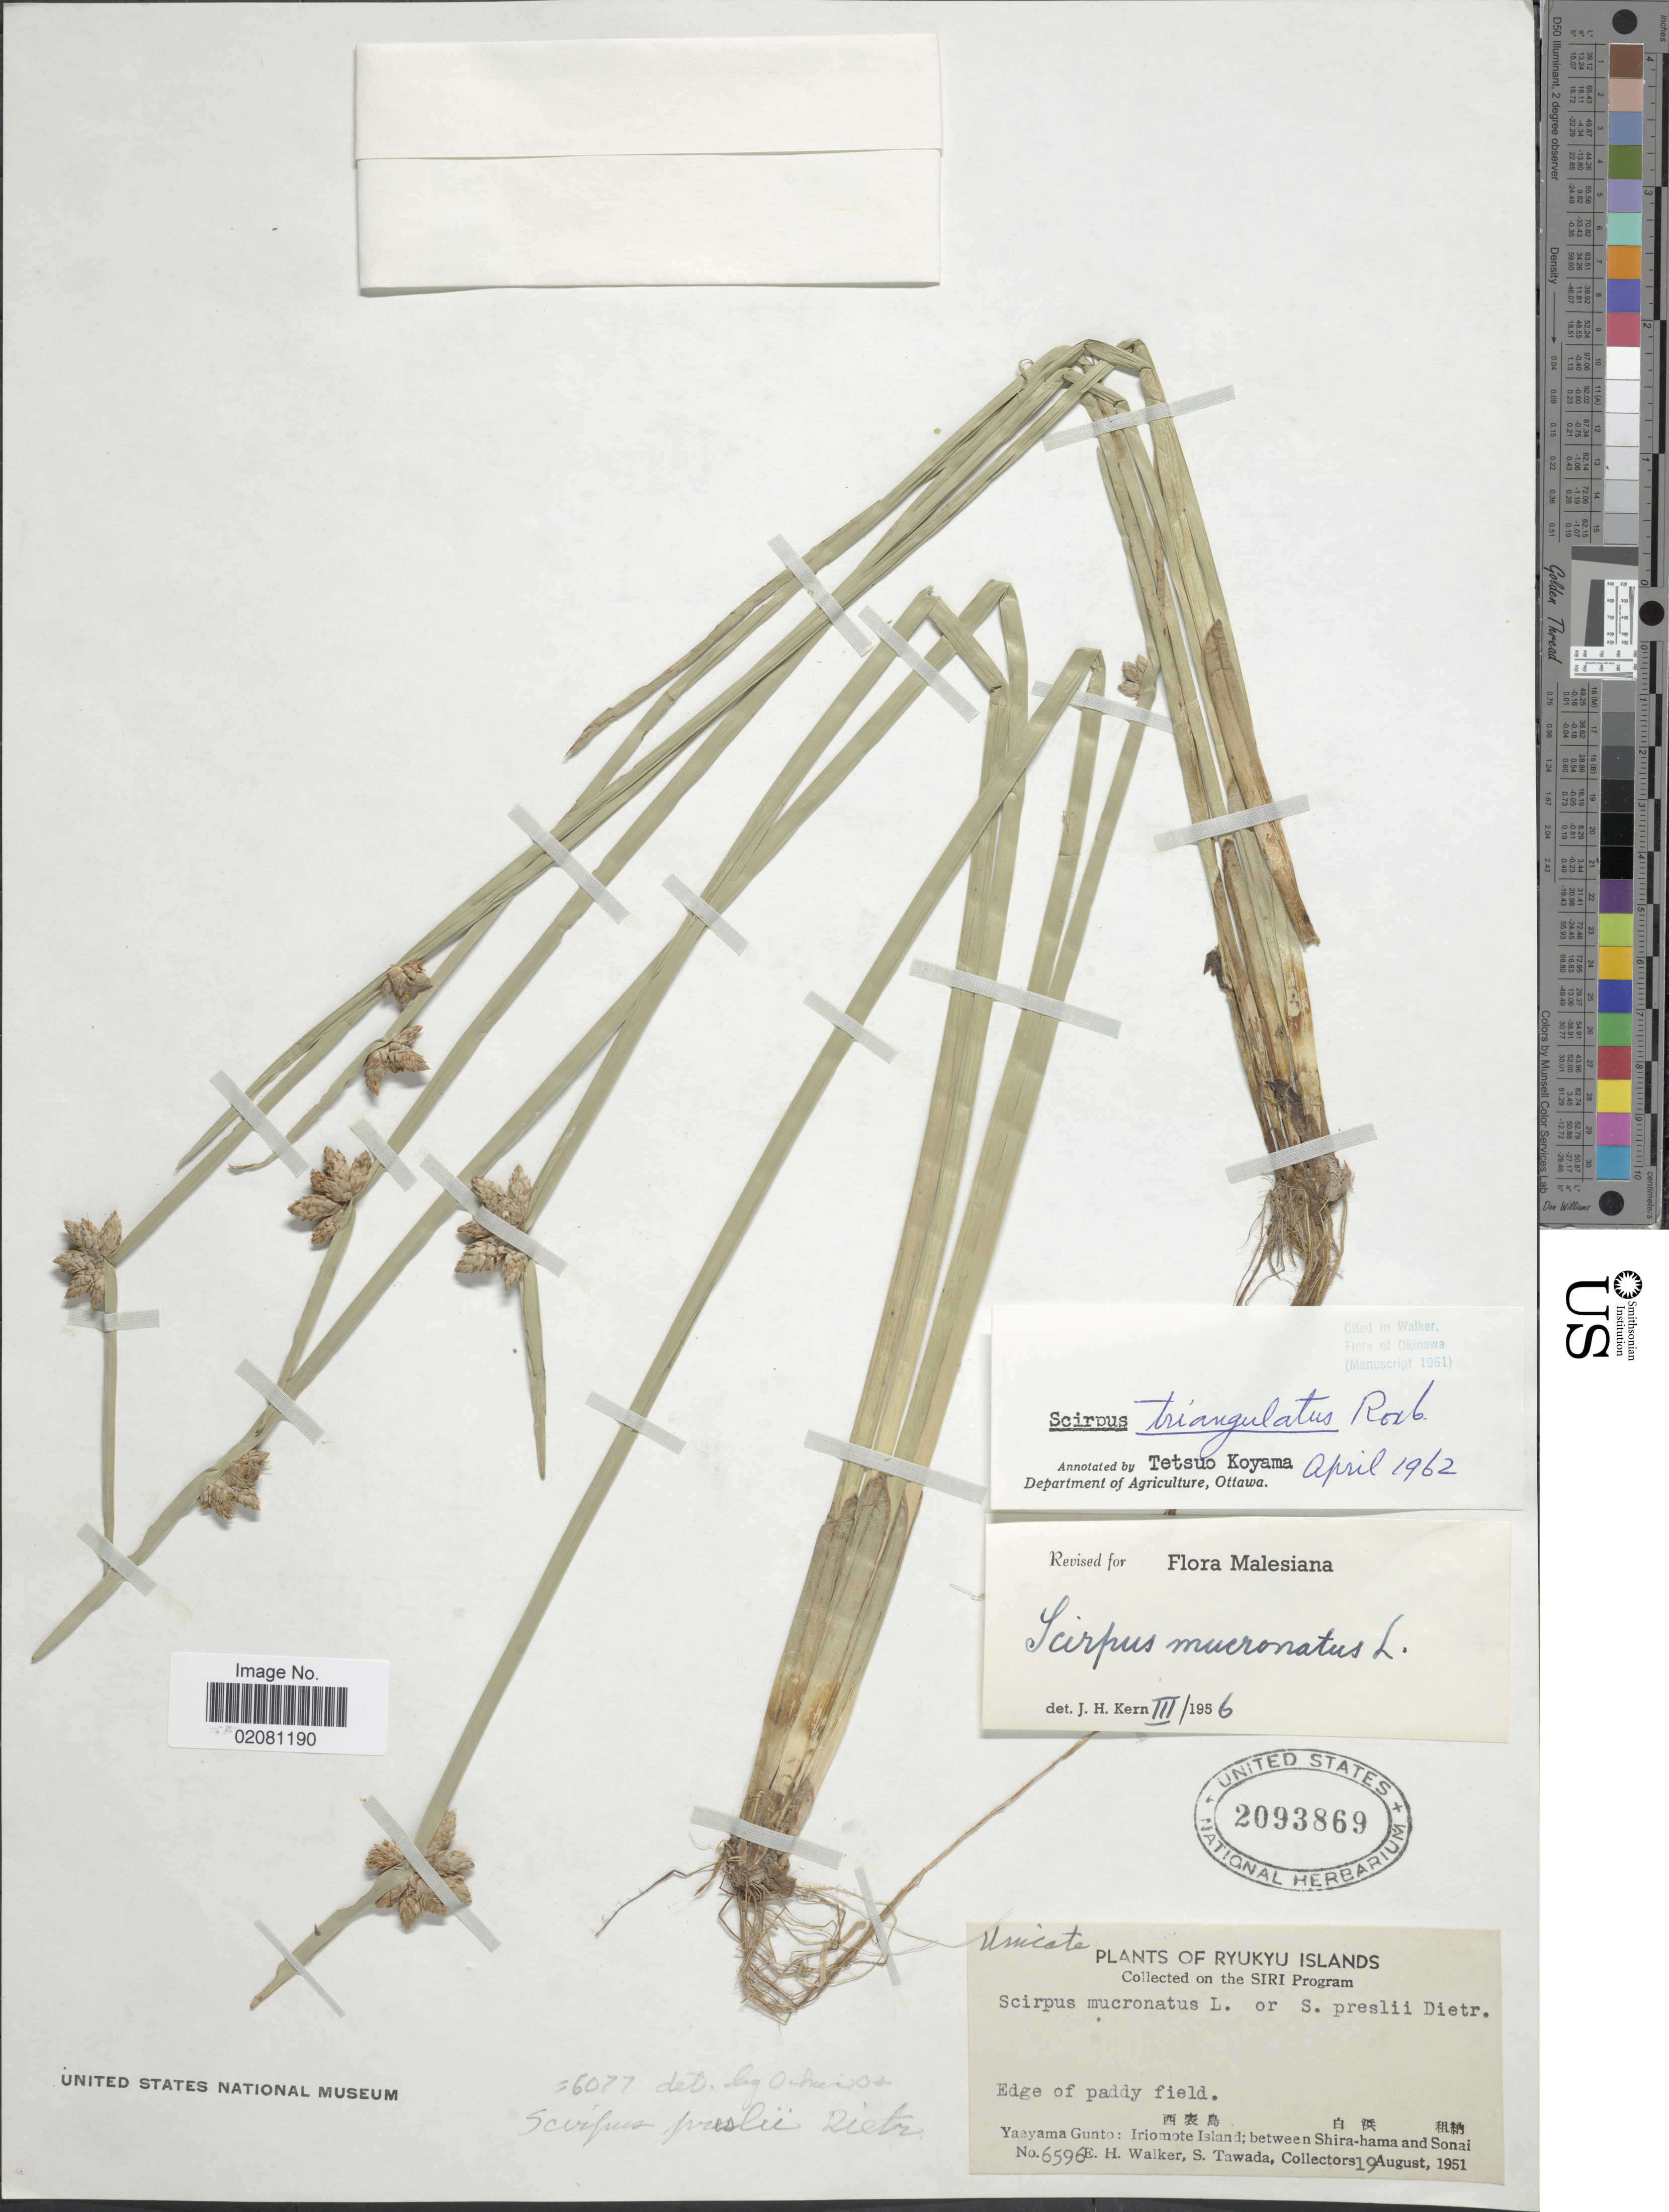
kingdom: Plantae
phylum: Tracheophyta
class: Liliopsida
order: Poales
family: Cyperaceae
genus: Schoenoplectus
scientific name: Schoenoplectus triangulatus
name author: (Roxb.) Soják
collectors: E. H. Walker & S. Tawada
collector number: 6596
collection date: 1951-08-19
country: Japan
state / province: Okinawa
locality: Ryukyu Islands, Yaeyama Gunto: Iriomote Island; between Shira-hama and Sonai, edge of paddy field.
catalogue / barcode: US 2093869